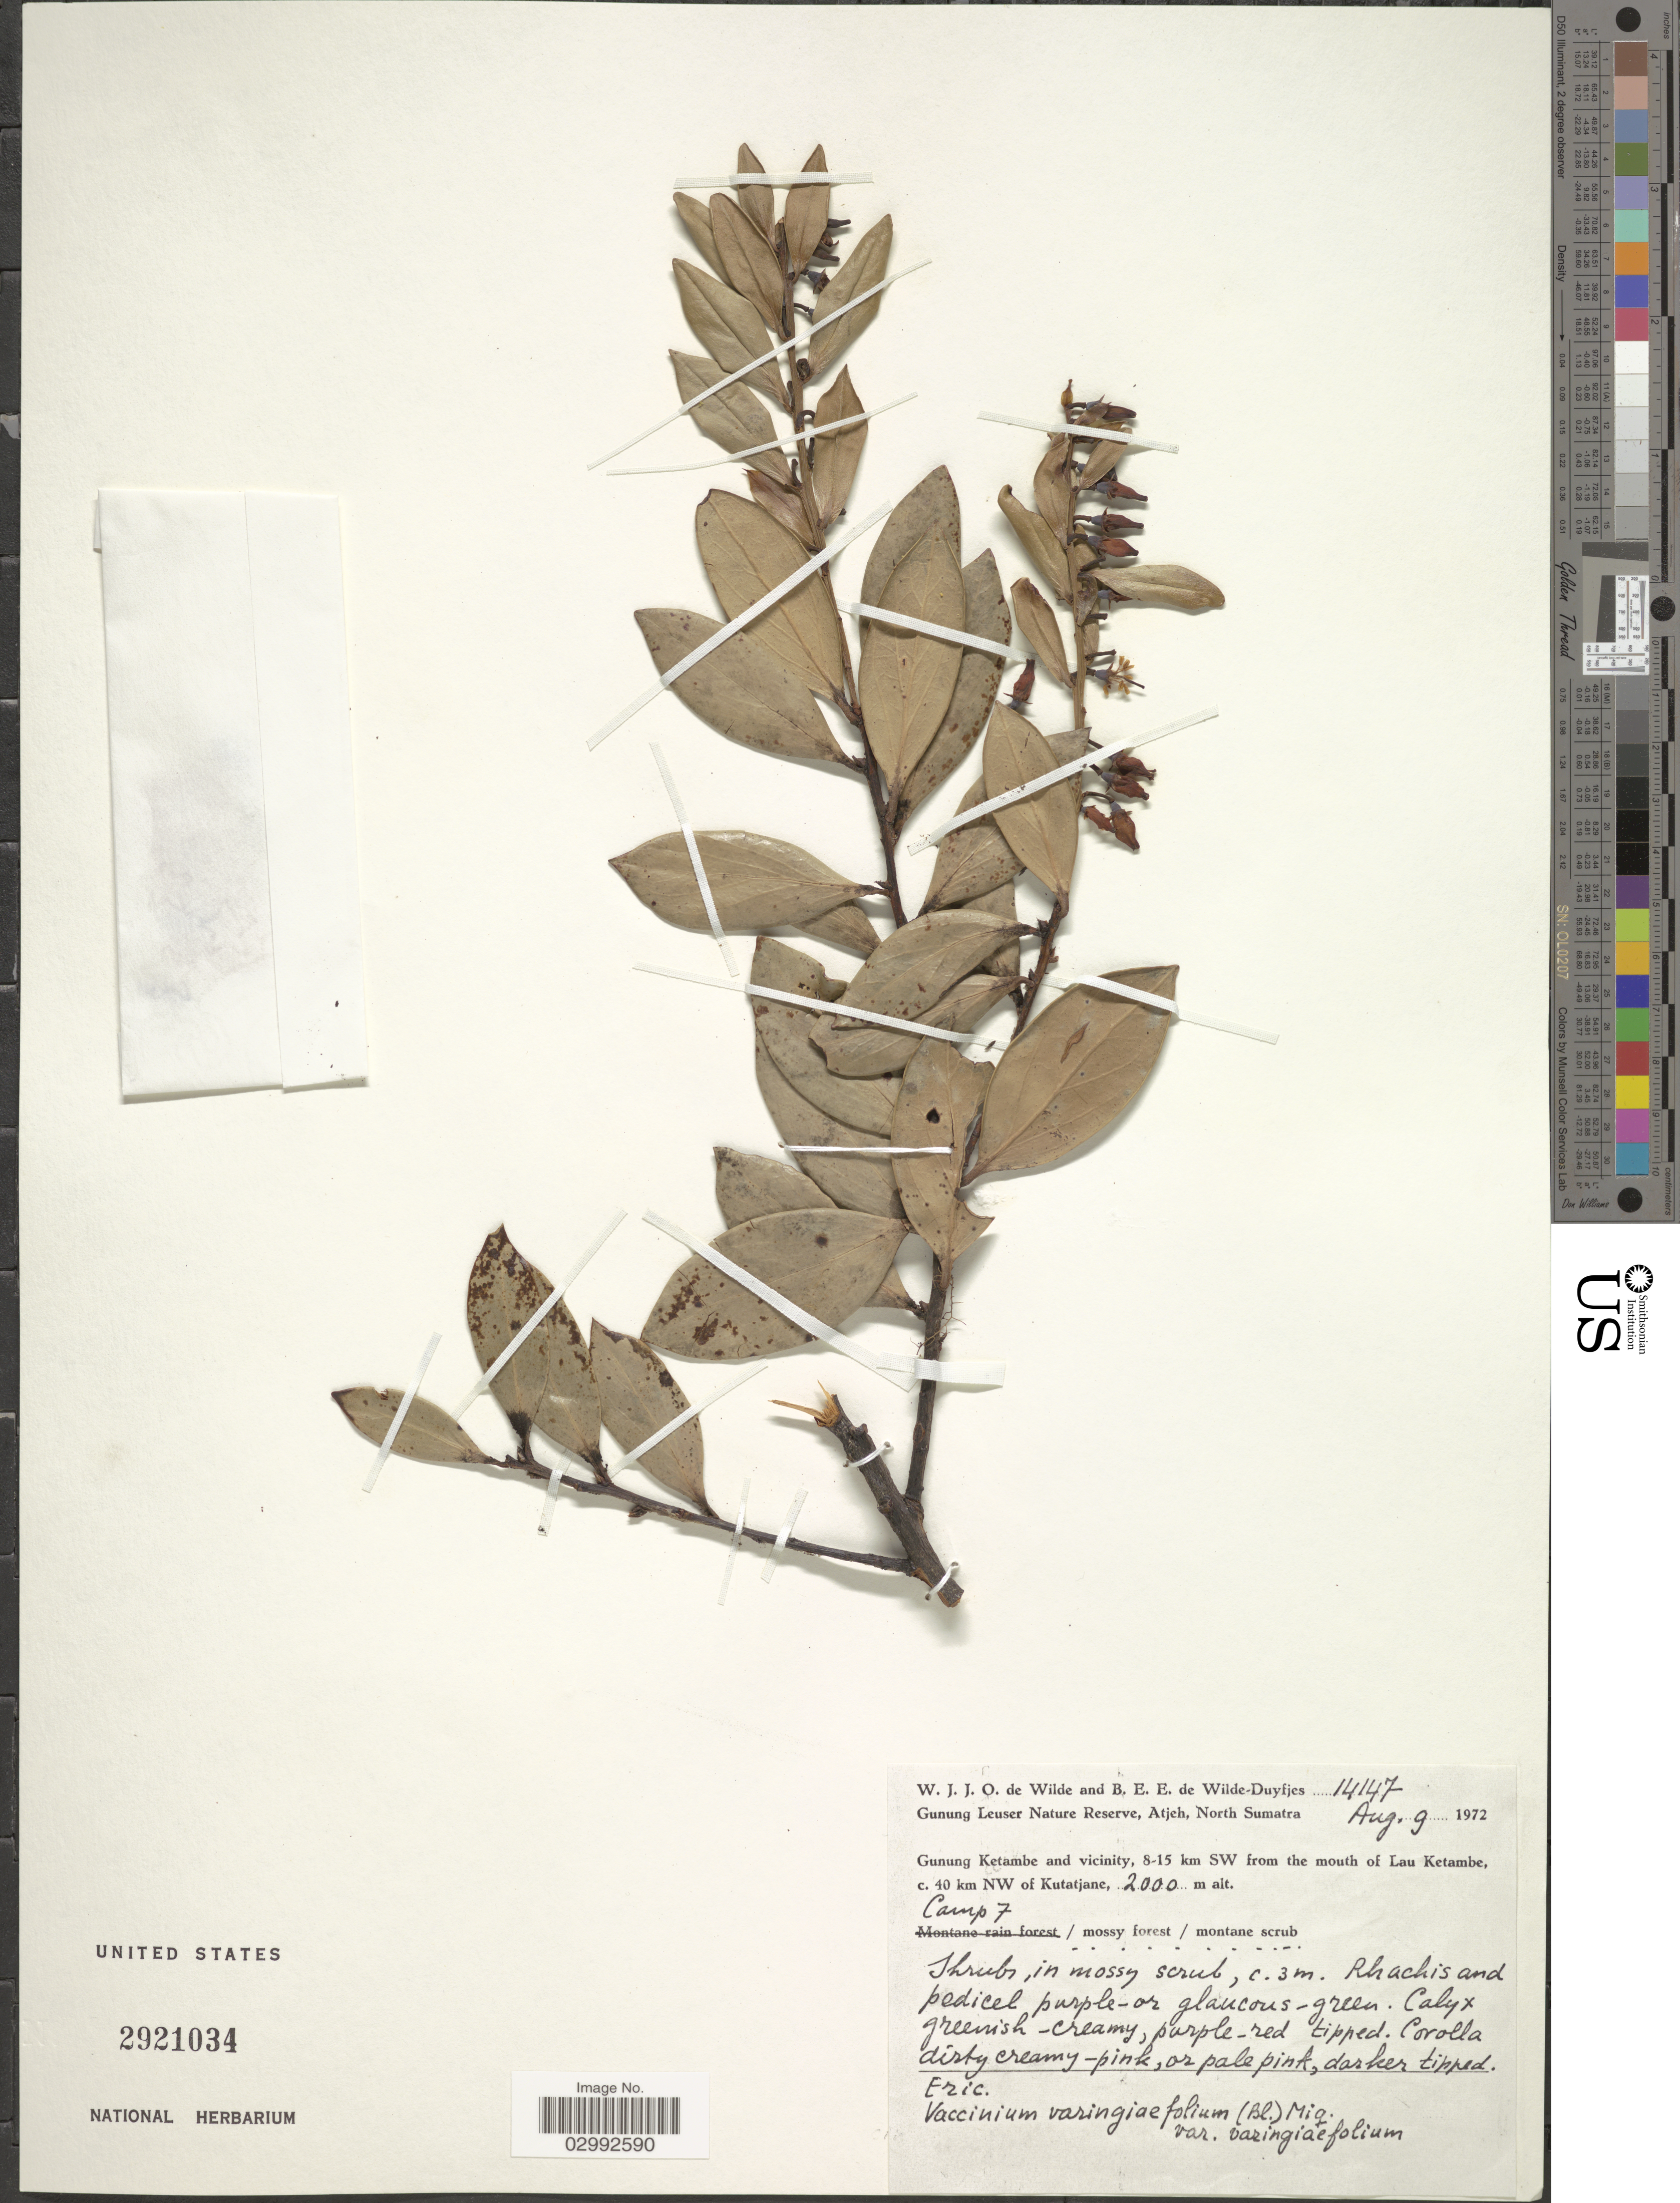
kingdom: Plantae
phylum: Tracheophyta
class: Magnoliopsida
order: Ericales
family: Ericaceae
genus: Vaccinium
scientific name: Vaccinium varingiaefolium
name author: Miq.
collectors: W. J. de Wilde & B. E. de Wilde-Duyfjes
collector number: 14147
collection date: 1972-08-09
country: Indonesia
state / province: Sumatra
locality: Gunung Leuser Nature Reserve, Atjeh, North Sumatra, Gunung Ketambe and vicinity, 8-15 km SW from the mouth of Lau Ketambe, c. 40 km NW of Kutatjane, Camp 7.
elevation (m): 2000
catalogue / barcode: US 2921034